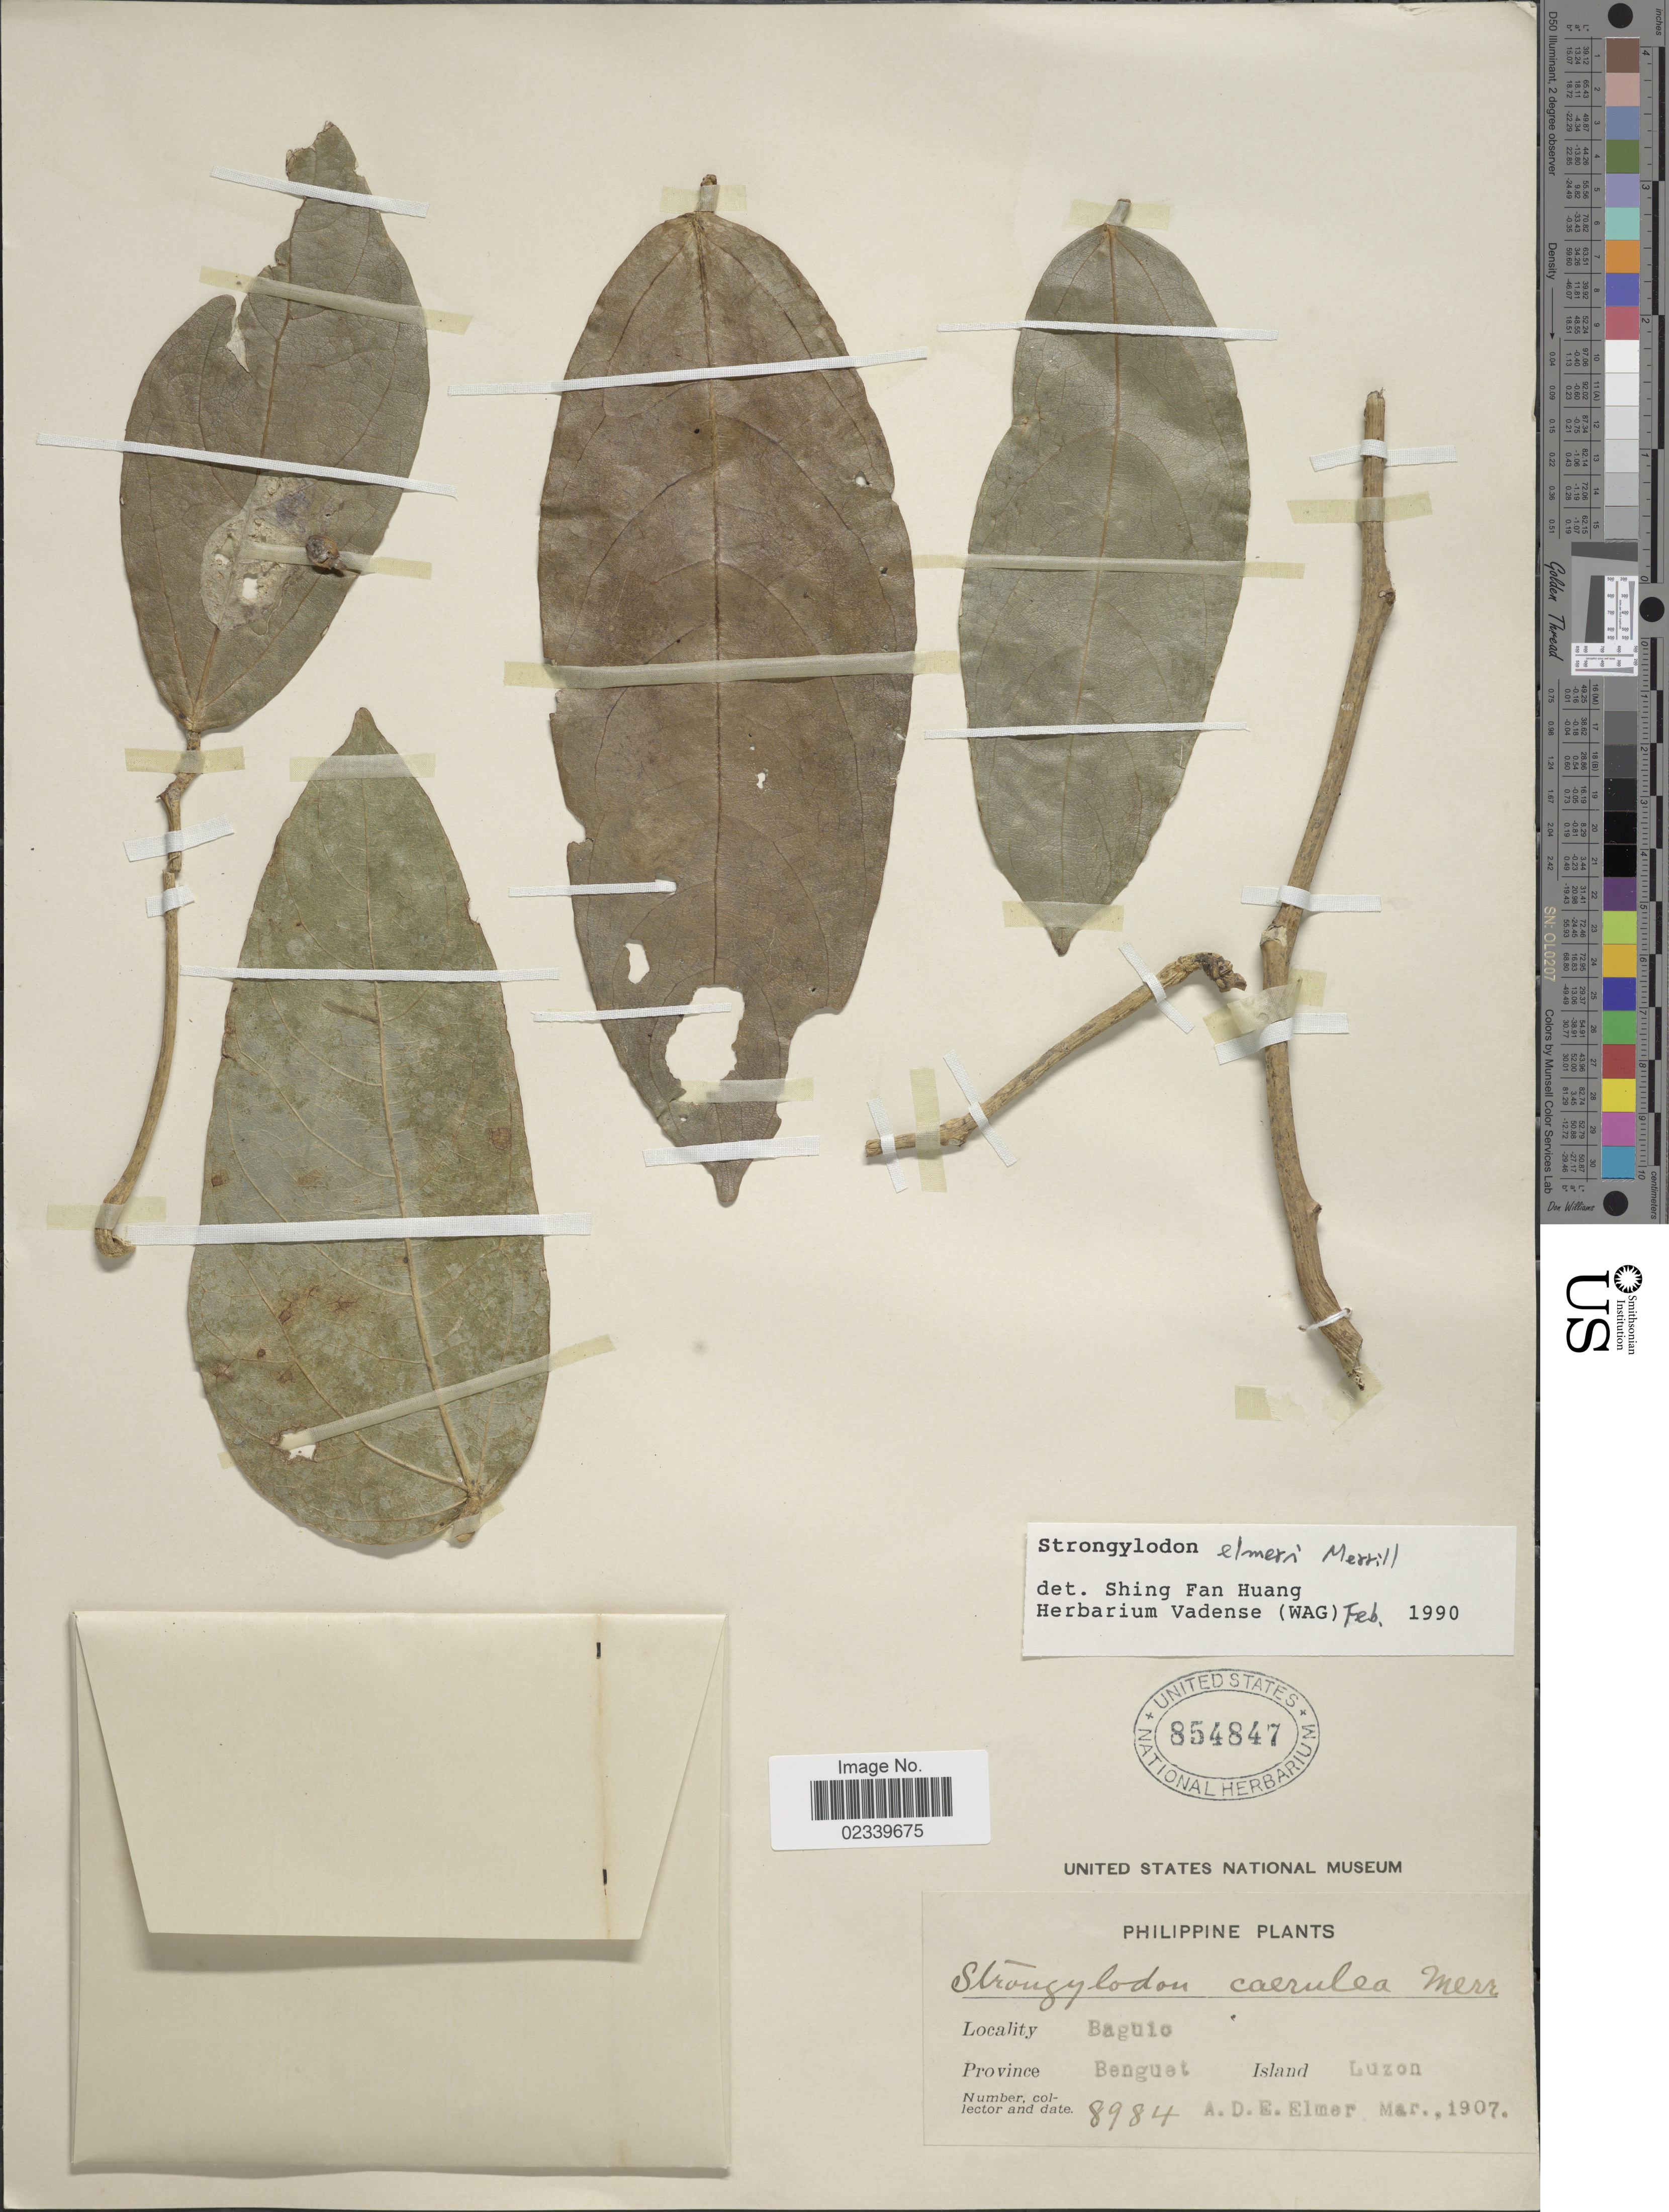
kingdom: Plantae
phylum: Tracheophyta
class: Magnoliopsida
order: Fabales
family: Fabaceae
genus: Strongylodon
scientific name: Strongylodon elmeri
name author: Merr.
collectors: A. D. E. Elmer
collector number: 8984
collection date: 1907-03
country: Philippines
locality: Baguio, Province Benguet Island Luzon.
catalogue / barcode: US 854847